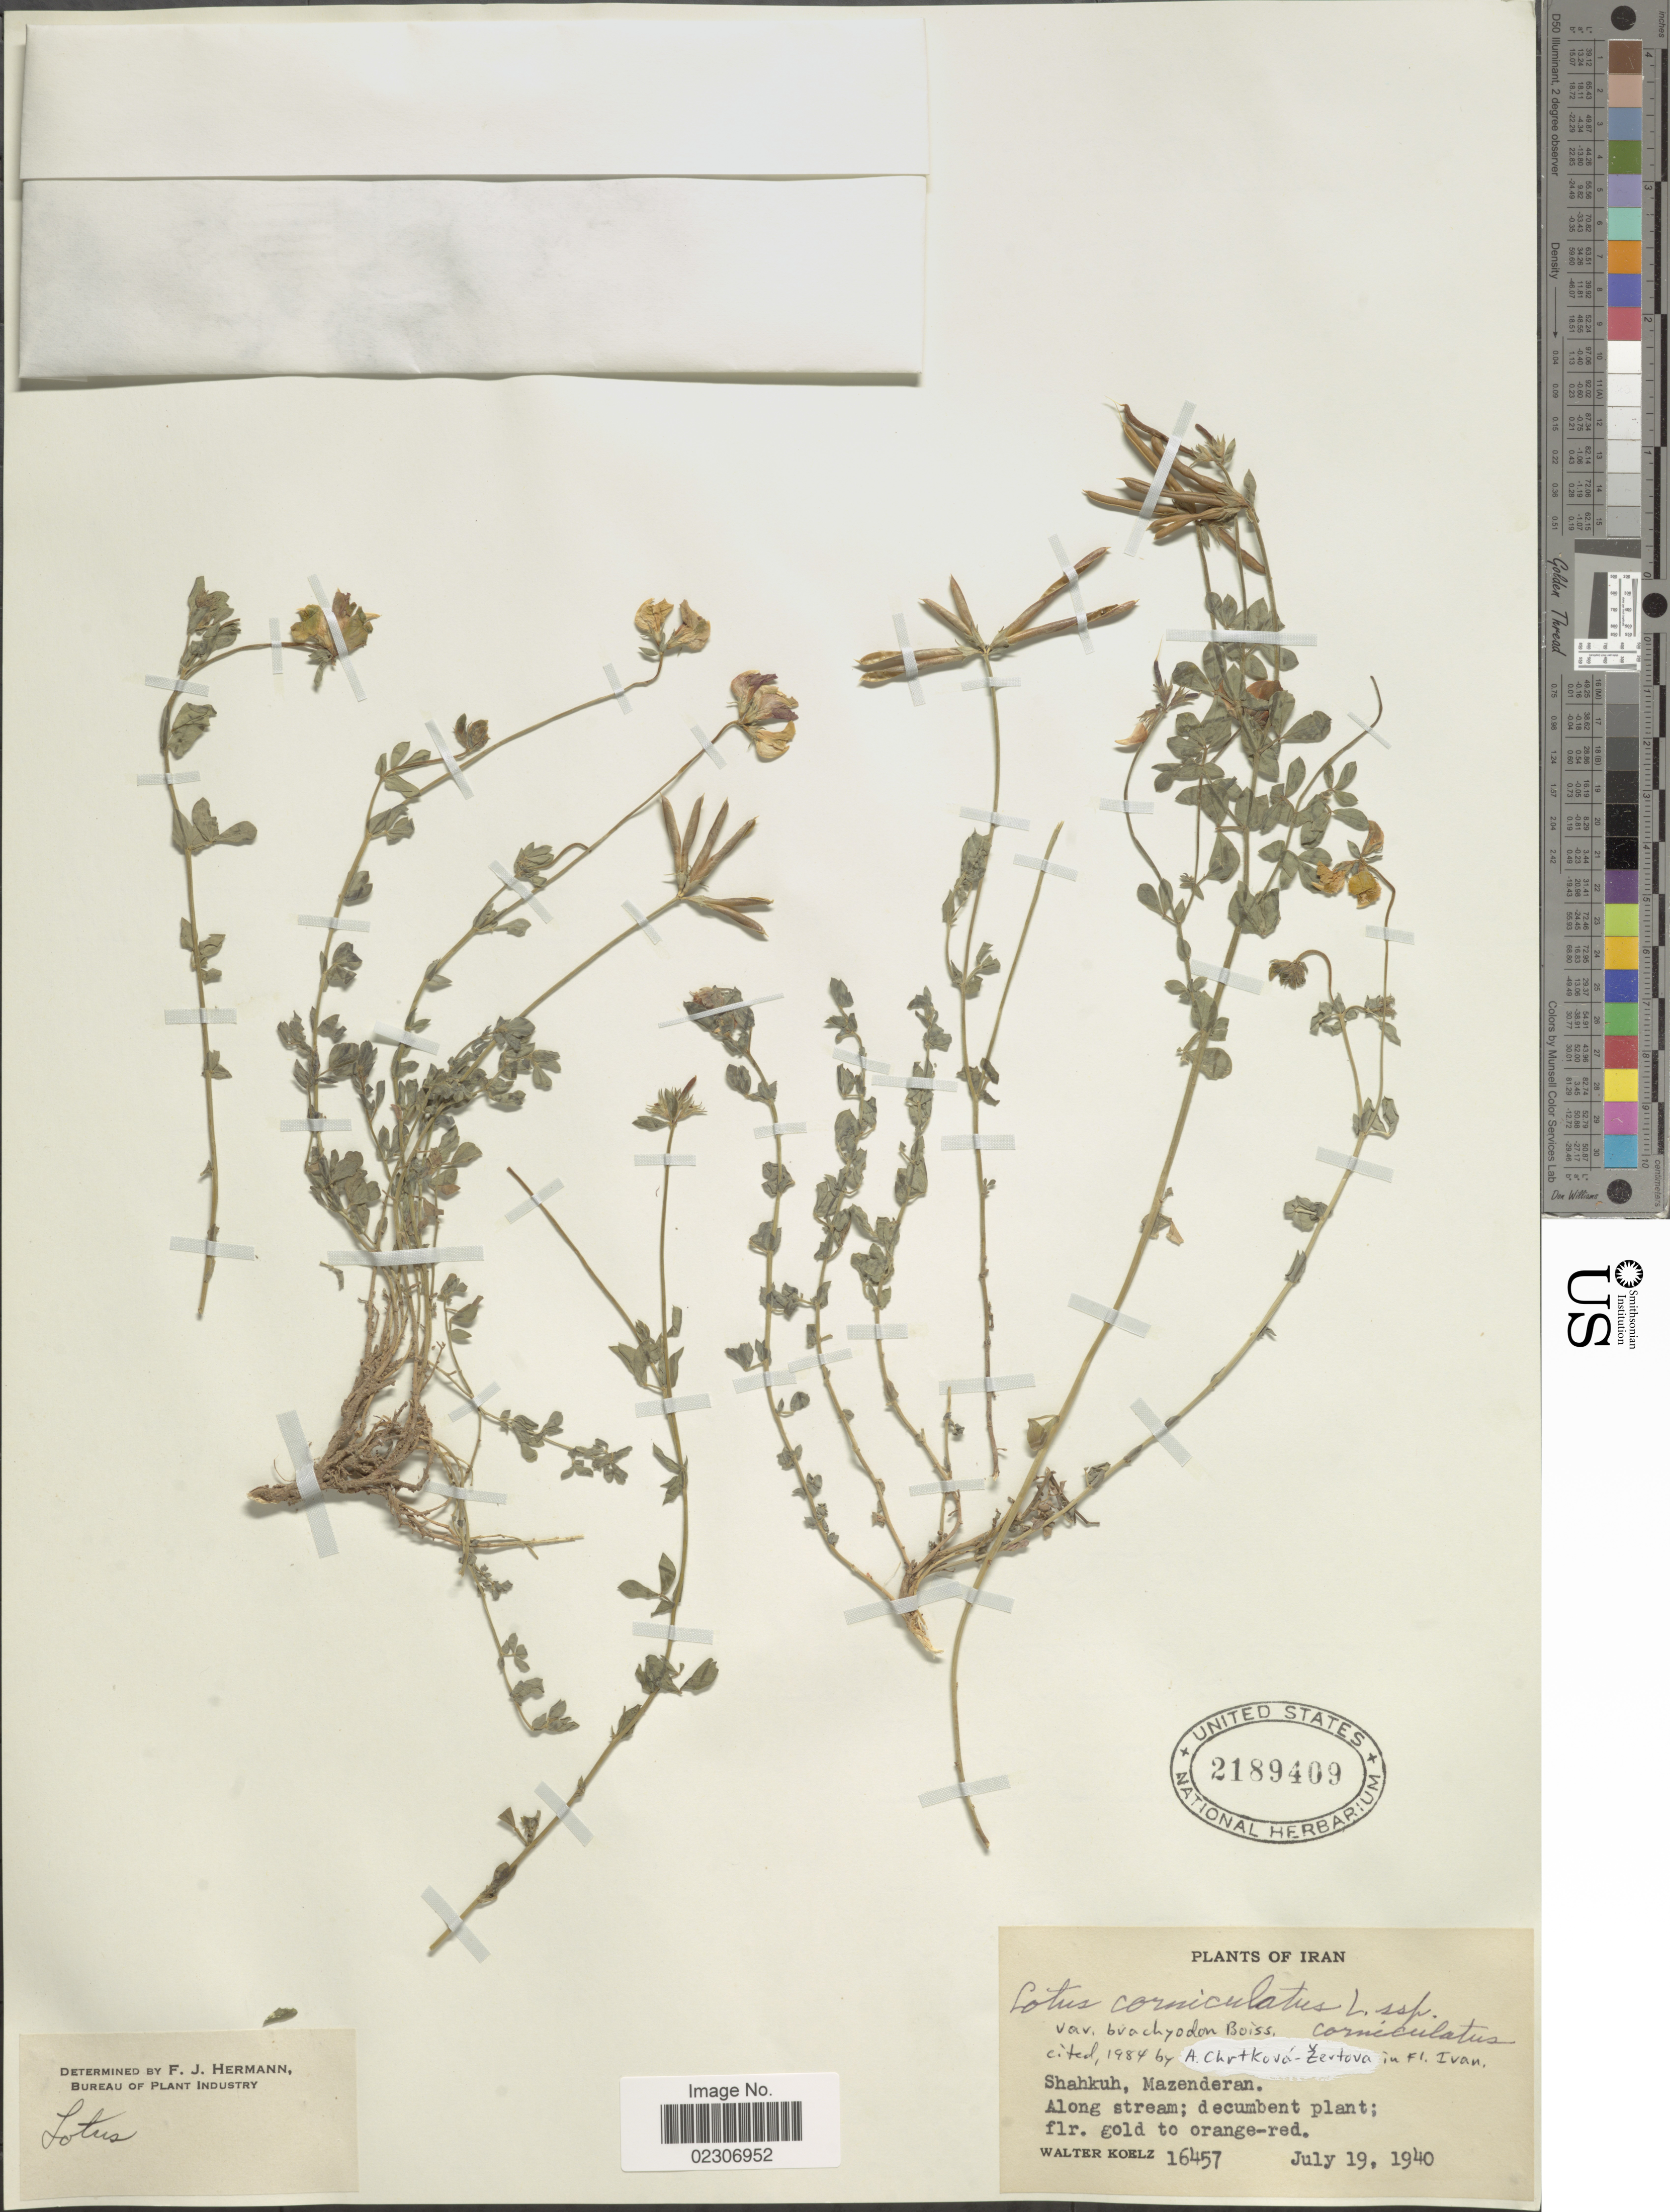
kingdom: Plantae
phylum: Tracheophyta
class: Magnoliopsida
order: Fabales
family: Fabaceae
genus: Lotus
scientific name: Lotus corniculatus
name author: L.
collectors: W. N. Koelz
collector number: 16457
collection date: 1940-07-19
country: Iran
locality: Shahkuh, Mazenderan, Along stream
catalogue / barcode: US 2189409